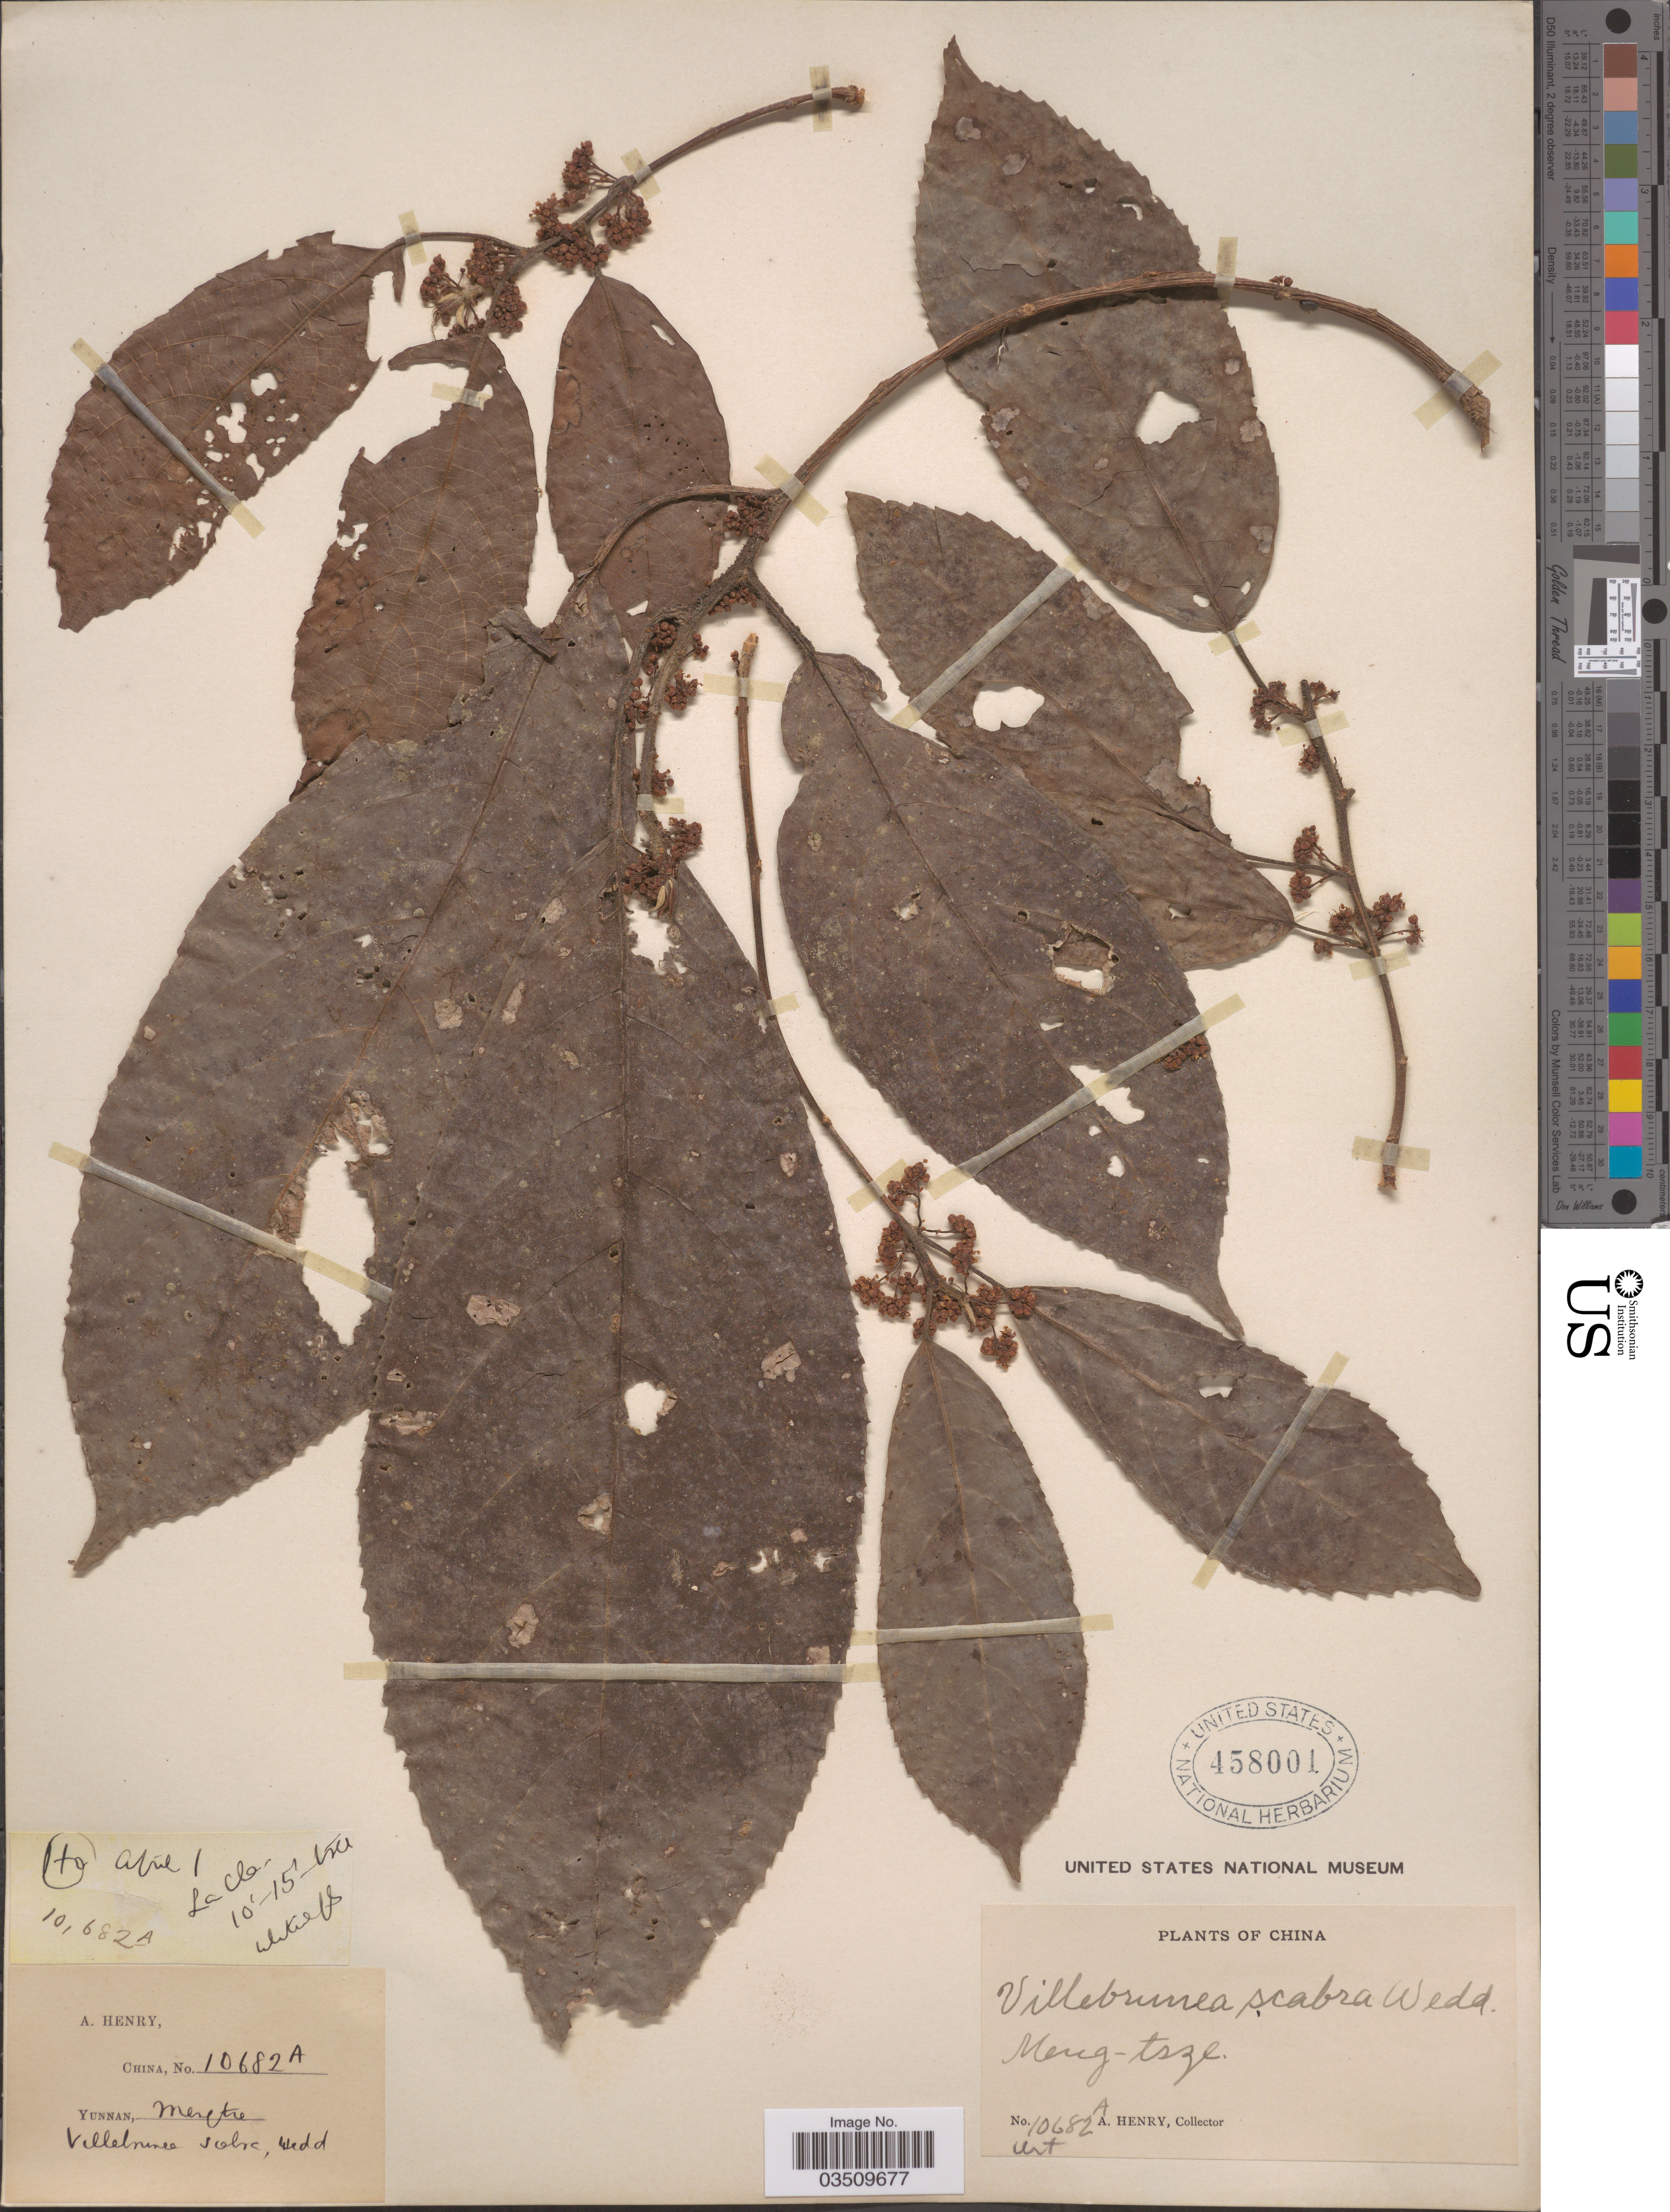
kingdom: Plantae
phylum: Tracheophyta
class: Magnoliopsida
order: Rosales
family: Urticaceae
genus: Oreocnide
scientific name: Oreocnide rubescens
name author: (Blume) Miq.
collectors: A. Henry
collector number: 10682 A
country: China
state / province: Yunnan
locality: Meng-tsze. La Cle. Ho.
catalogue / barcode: US 458001